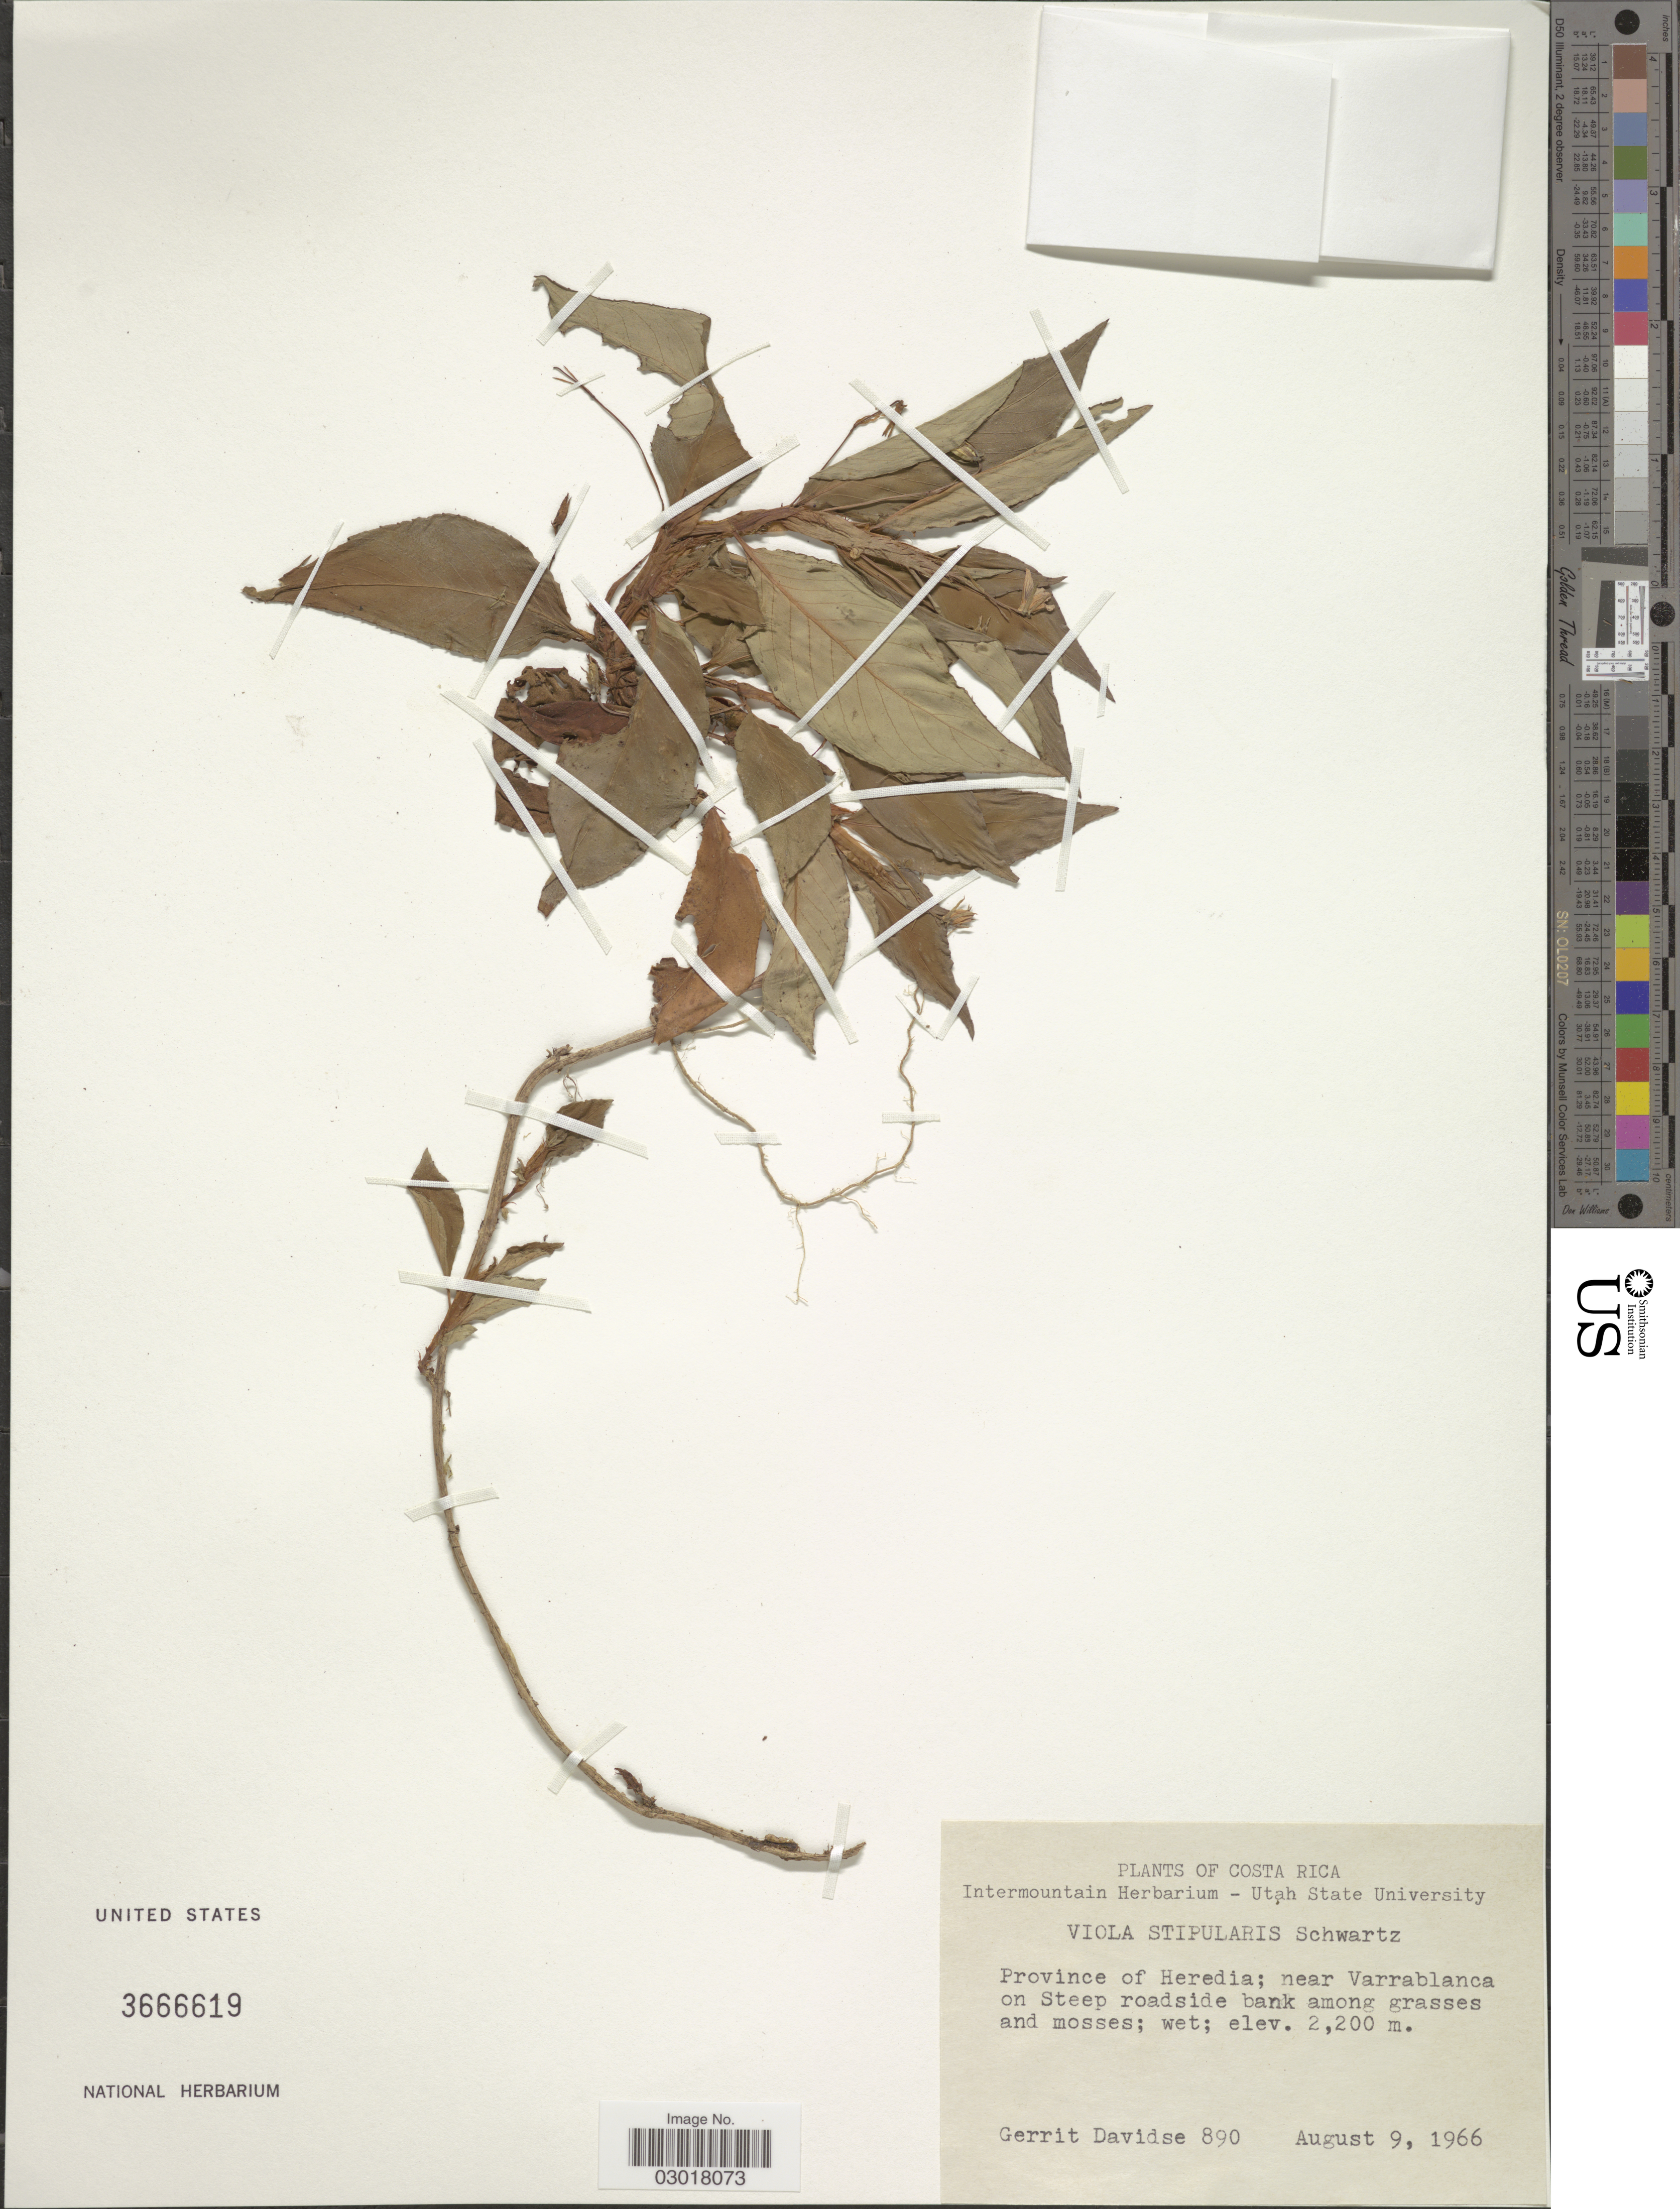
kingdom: Plantae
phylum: Tracheophyta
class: Magnoliopsida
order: Malpighiales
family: Violaceae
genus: Viola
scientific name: Viola stipularis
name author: Sw.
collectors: G. Davidse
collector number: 890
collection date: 1966-08-09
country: Costa Rica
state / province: Heredia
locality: Near Varrablanca on Steep roadside bank among grasses and mosses.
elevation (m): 2200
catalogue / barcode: US 3666619